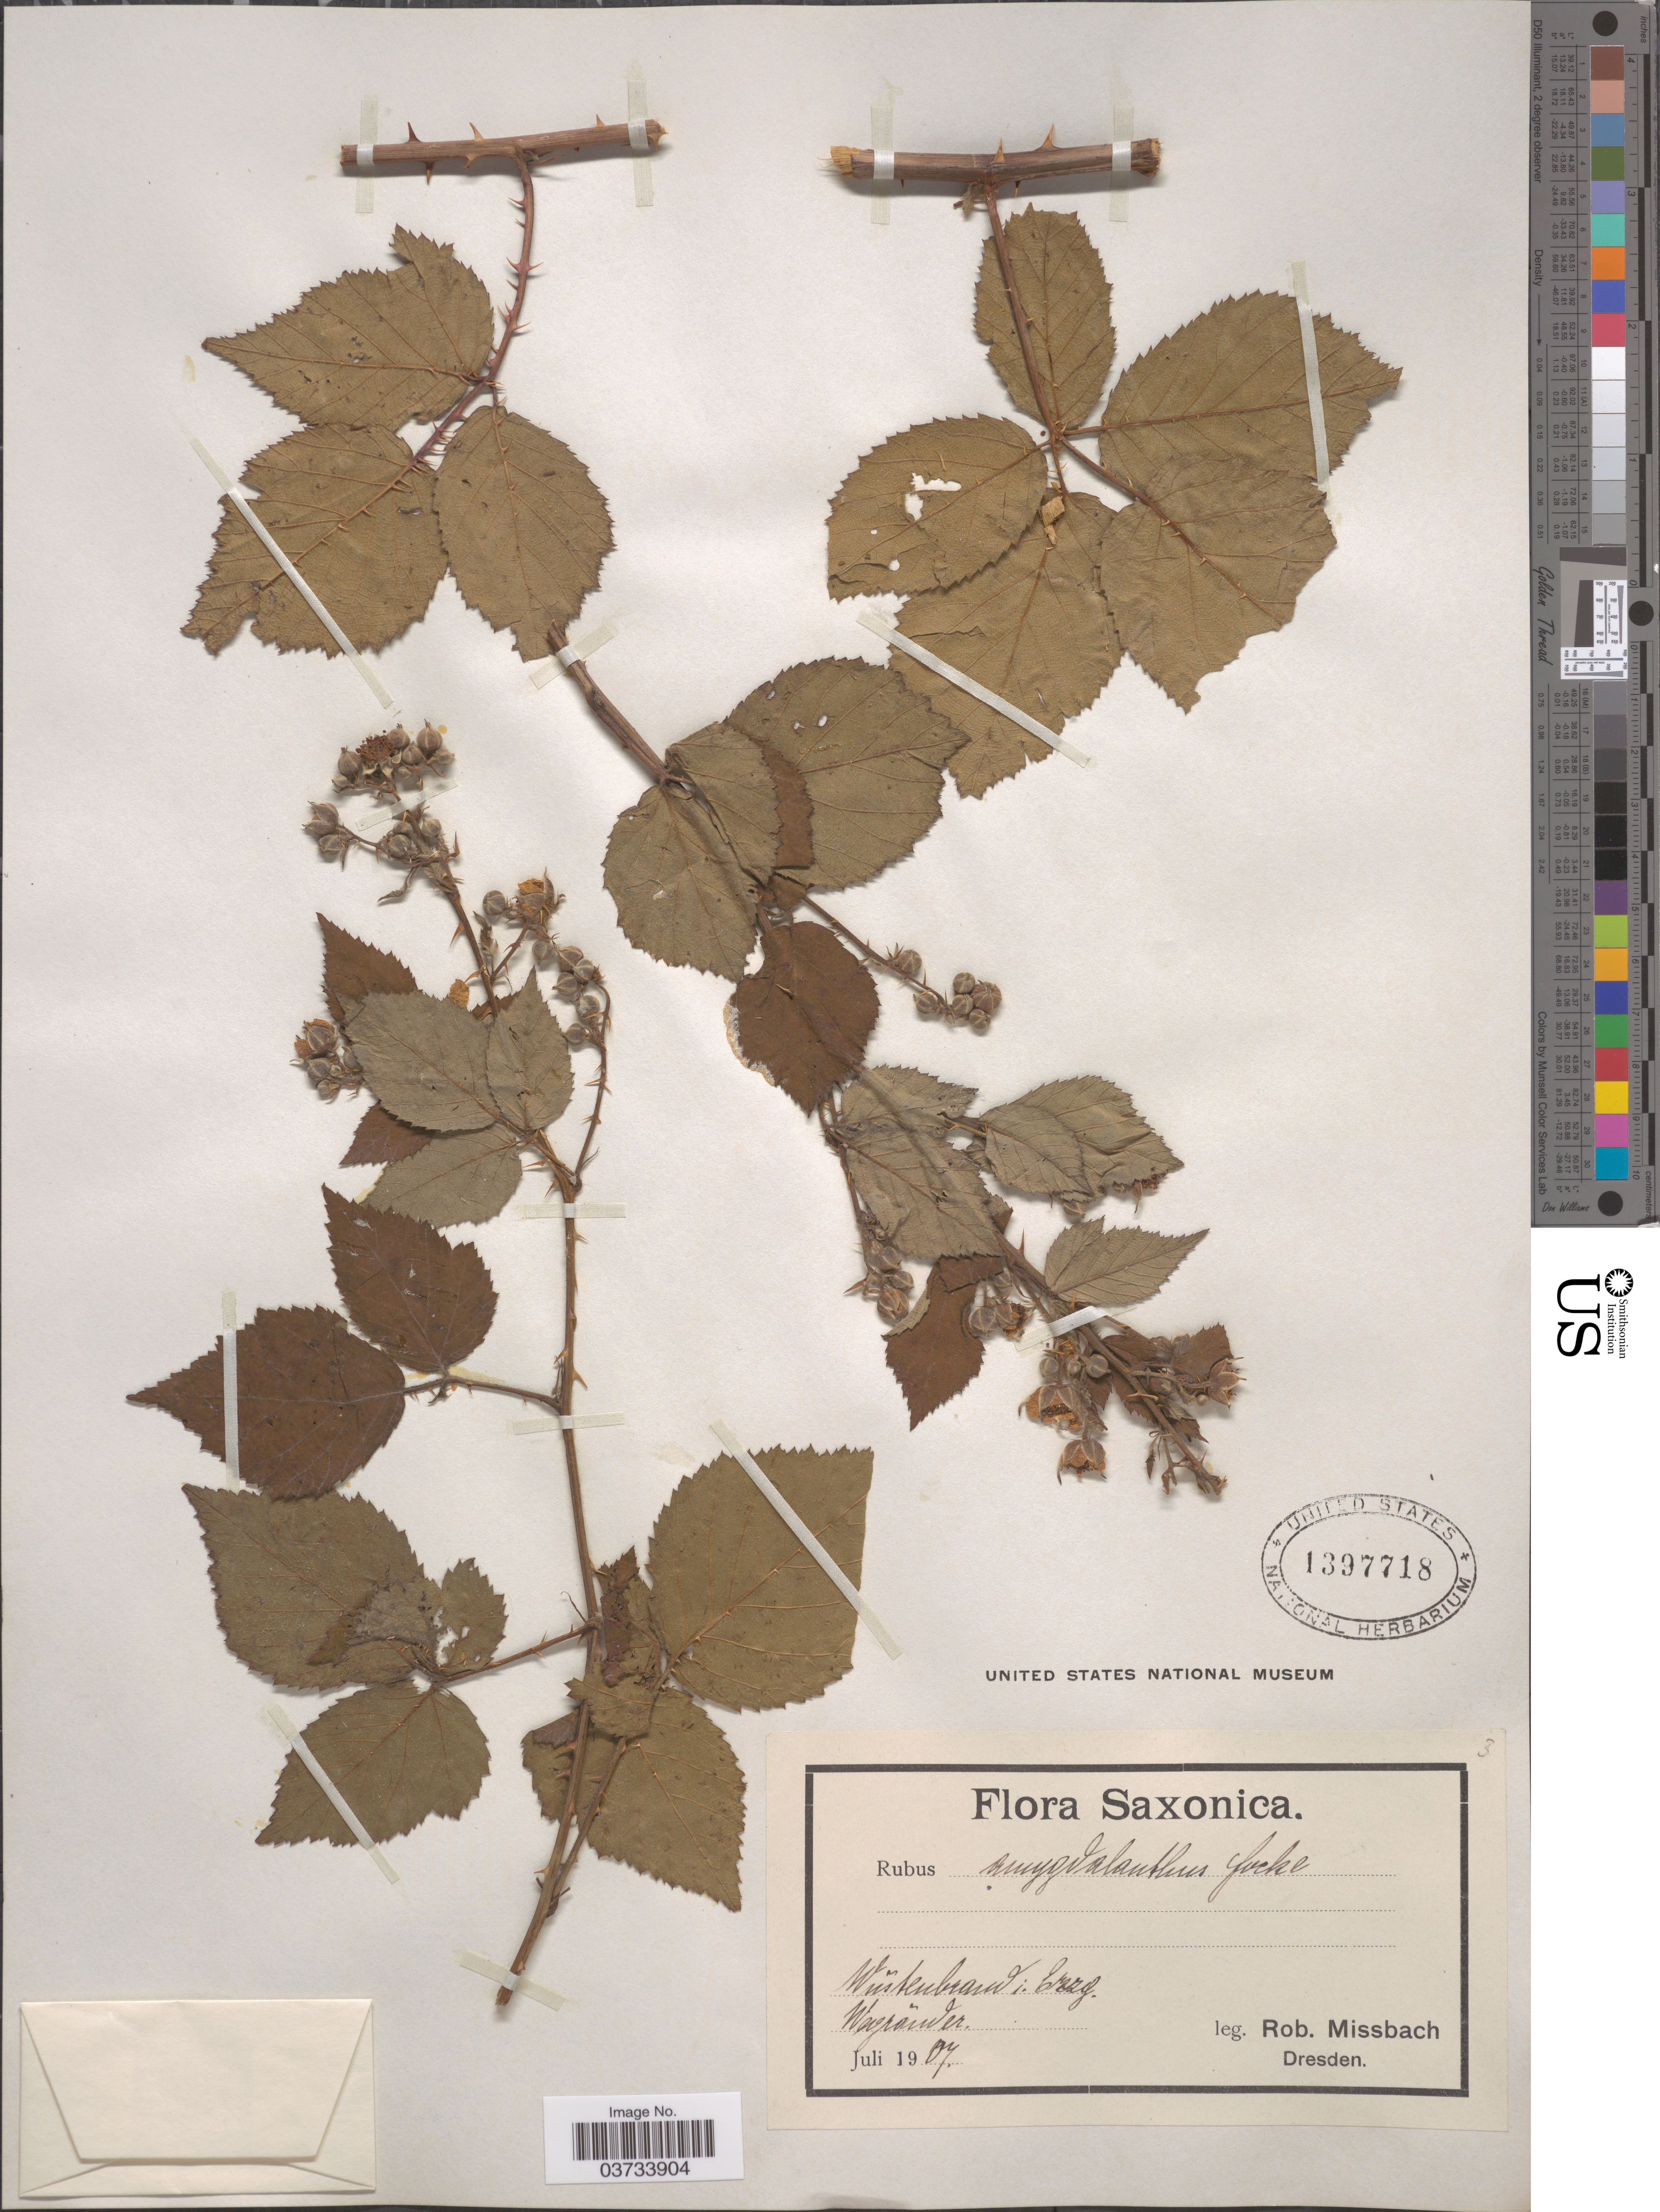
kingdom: Plantae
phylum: Tracheophyta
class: Magnoliopsida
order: Rosales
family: Rosaceae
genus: Rubus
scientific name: Rubus amygdalanthus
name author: Focke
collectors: R. Missbach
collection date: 1907-07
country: Germany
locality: Saxonica. Wustenbrand: berg. Wagrãnder. [interpreted]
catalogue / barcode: US 1397718